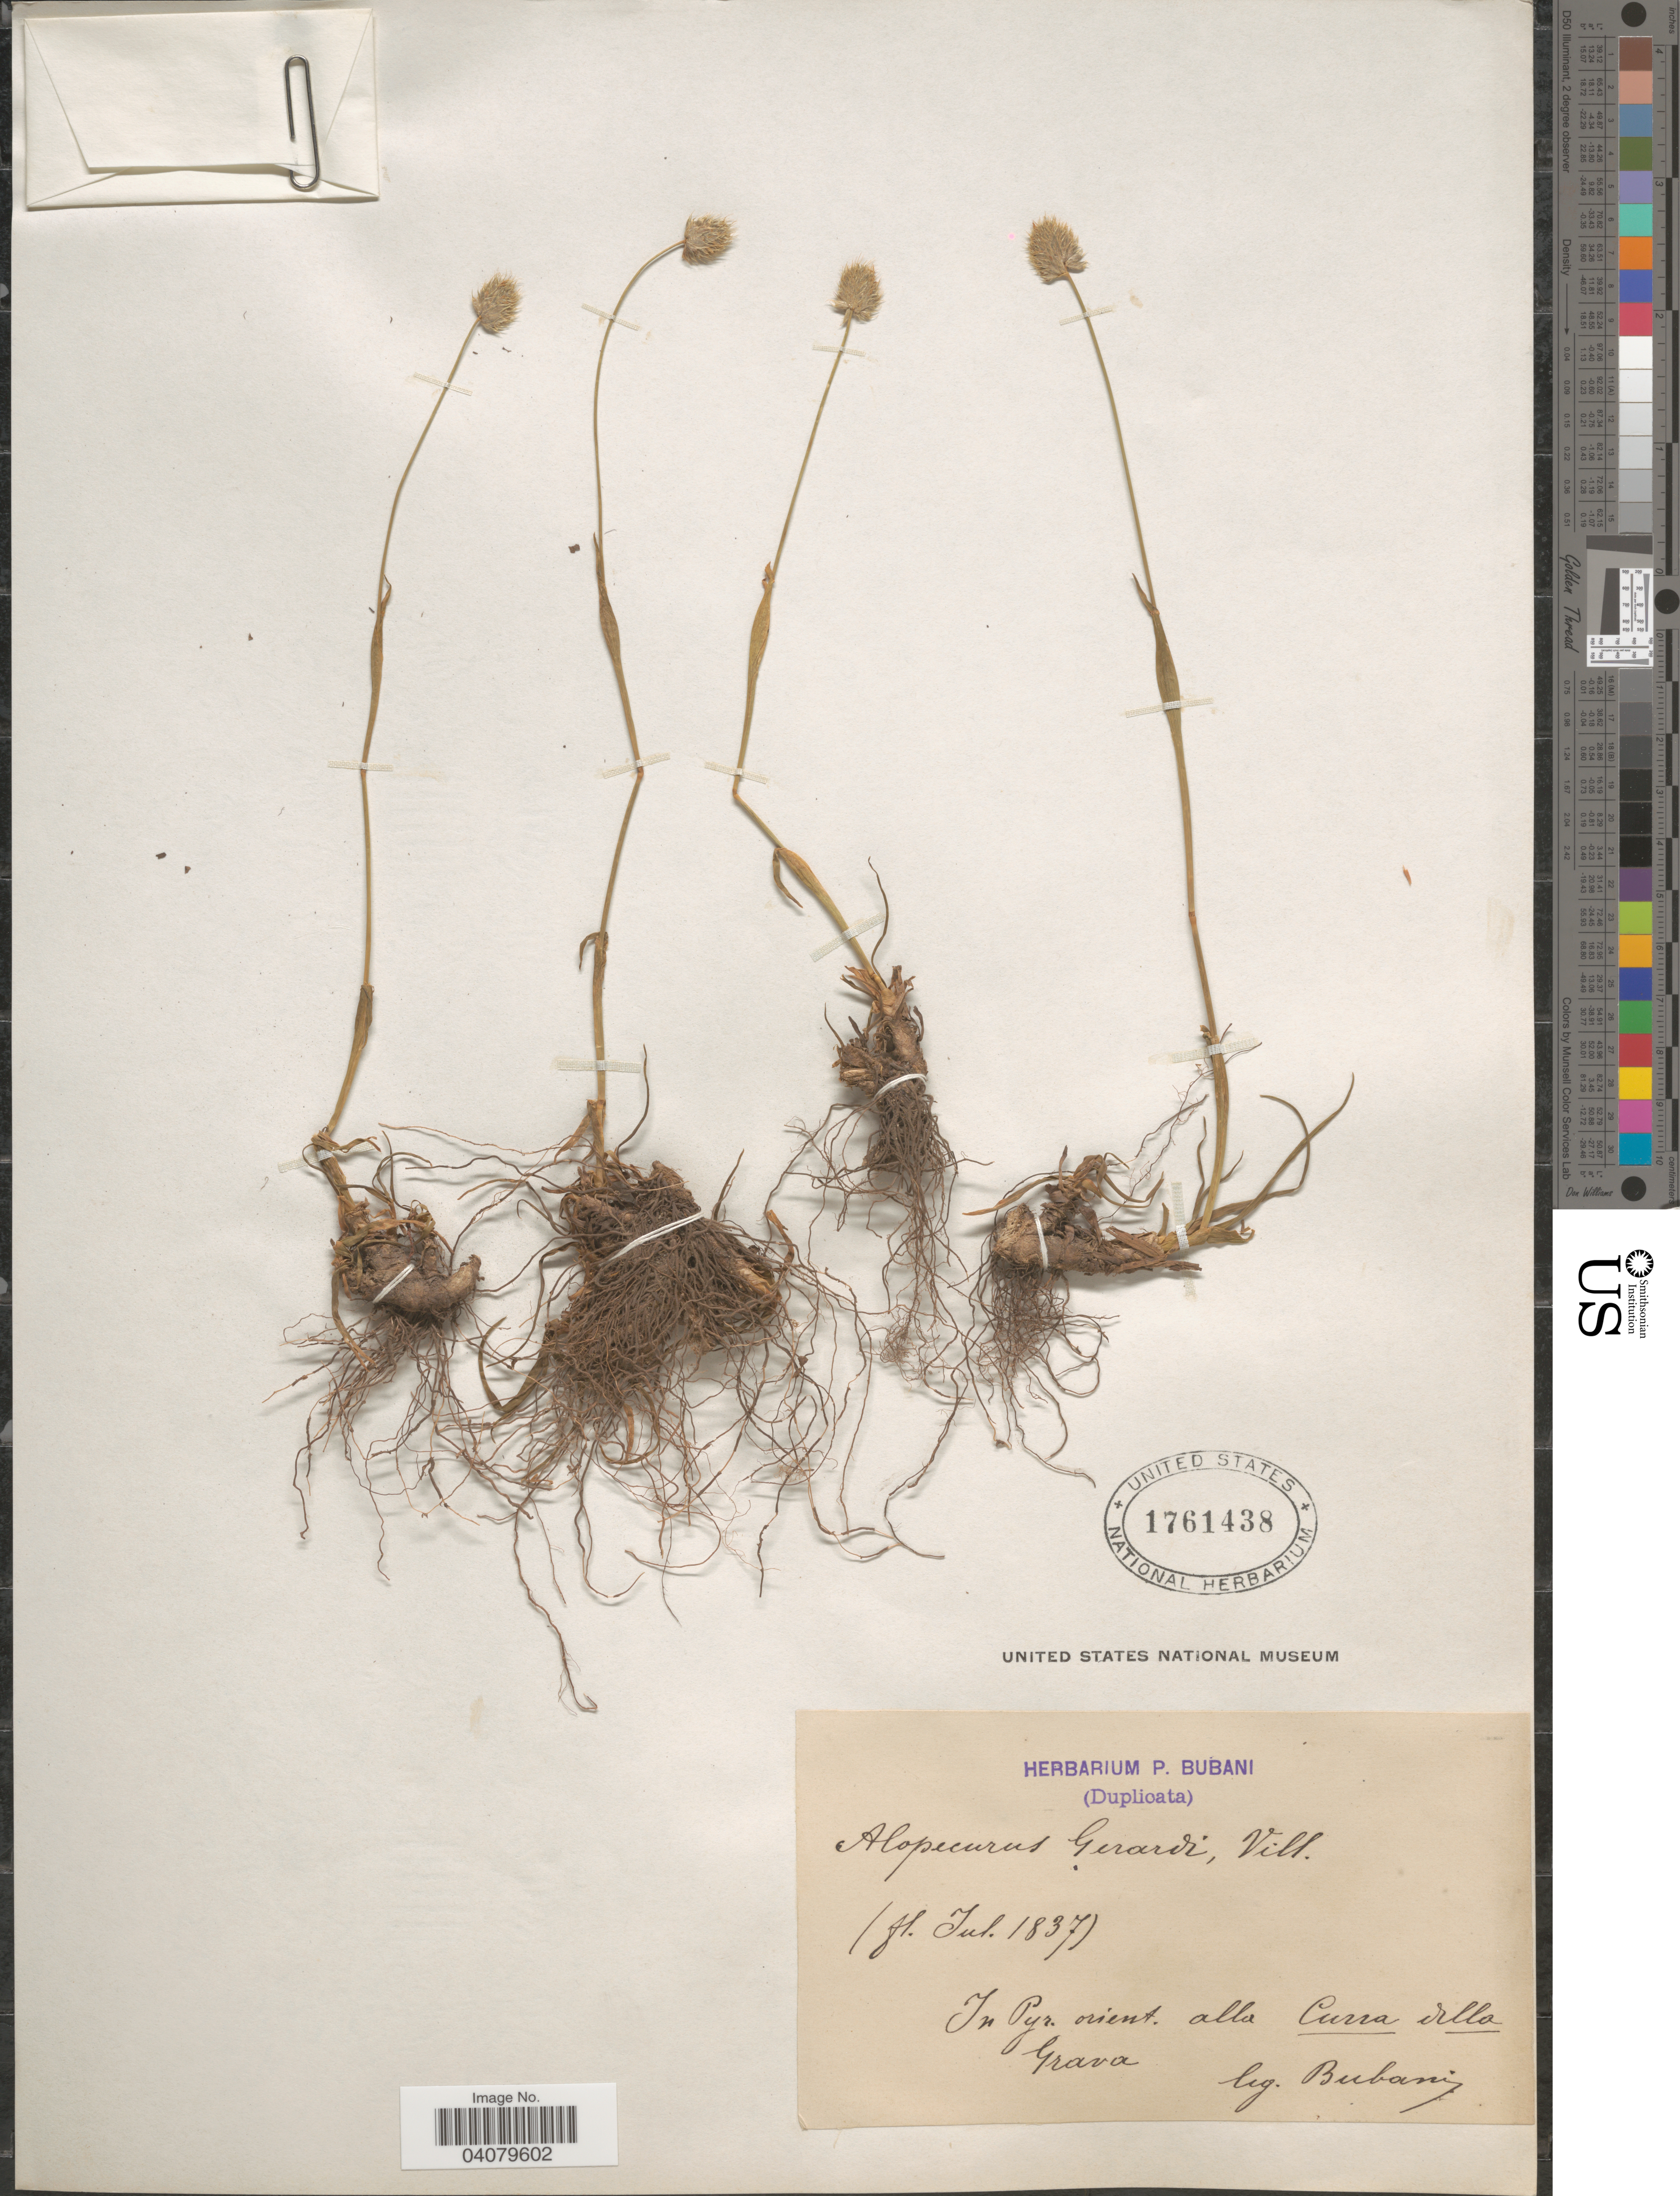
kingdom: Plantae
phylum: Tracheophyta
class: Liliopsida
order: Poales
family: Poaceae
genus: Alopecurus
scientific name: Alopecurus gerardii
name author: (All.) Vill.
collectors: P. Bubani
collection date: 1837-07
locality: In Pyr. orient. alla Curra della Grava.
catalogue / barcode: US 1761438